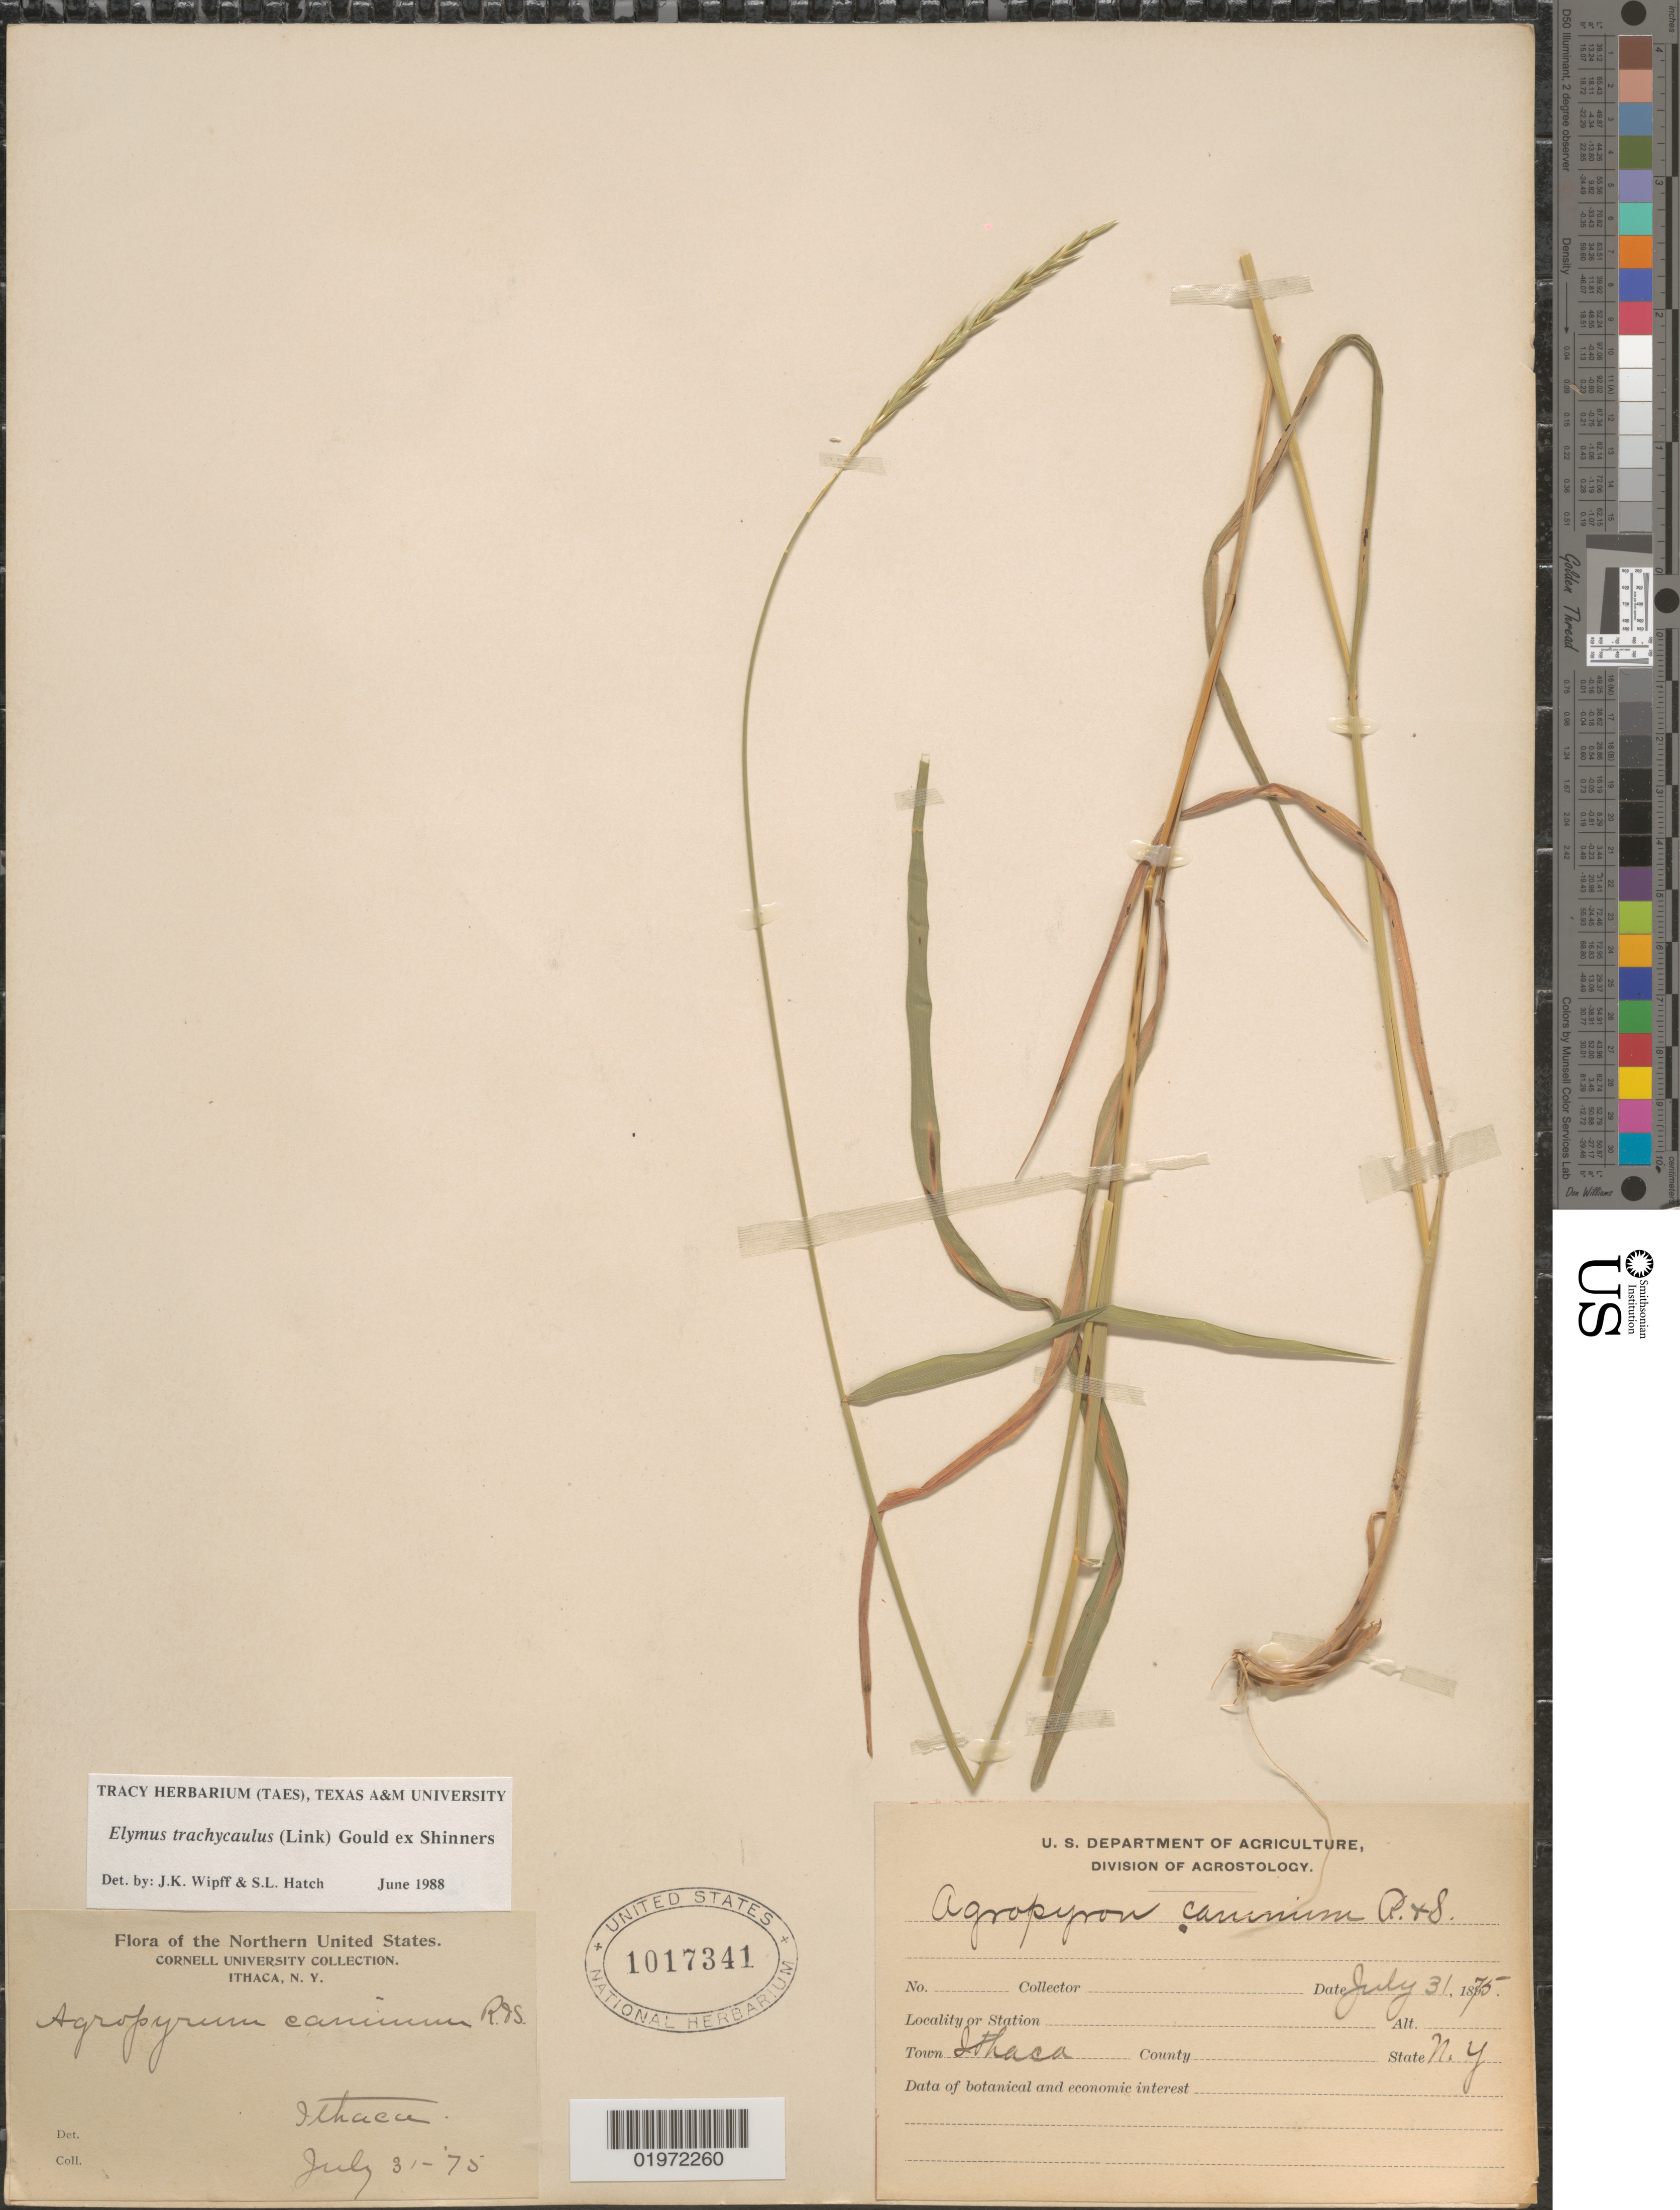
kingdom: Plantae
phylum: Tracheophyta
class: Liliopsida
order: Poales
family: Poaceae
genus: Elymus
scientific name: Elymus trachycaulus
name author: (Link) Gould ex Shinners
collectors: Cornell University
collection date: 1875-07-31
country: United States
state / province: New York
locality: Northern United States. Town Ithaca.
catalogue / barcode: US 1017341